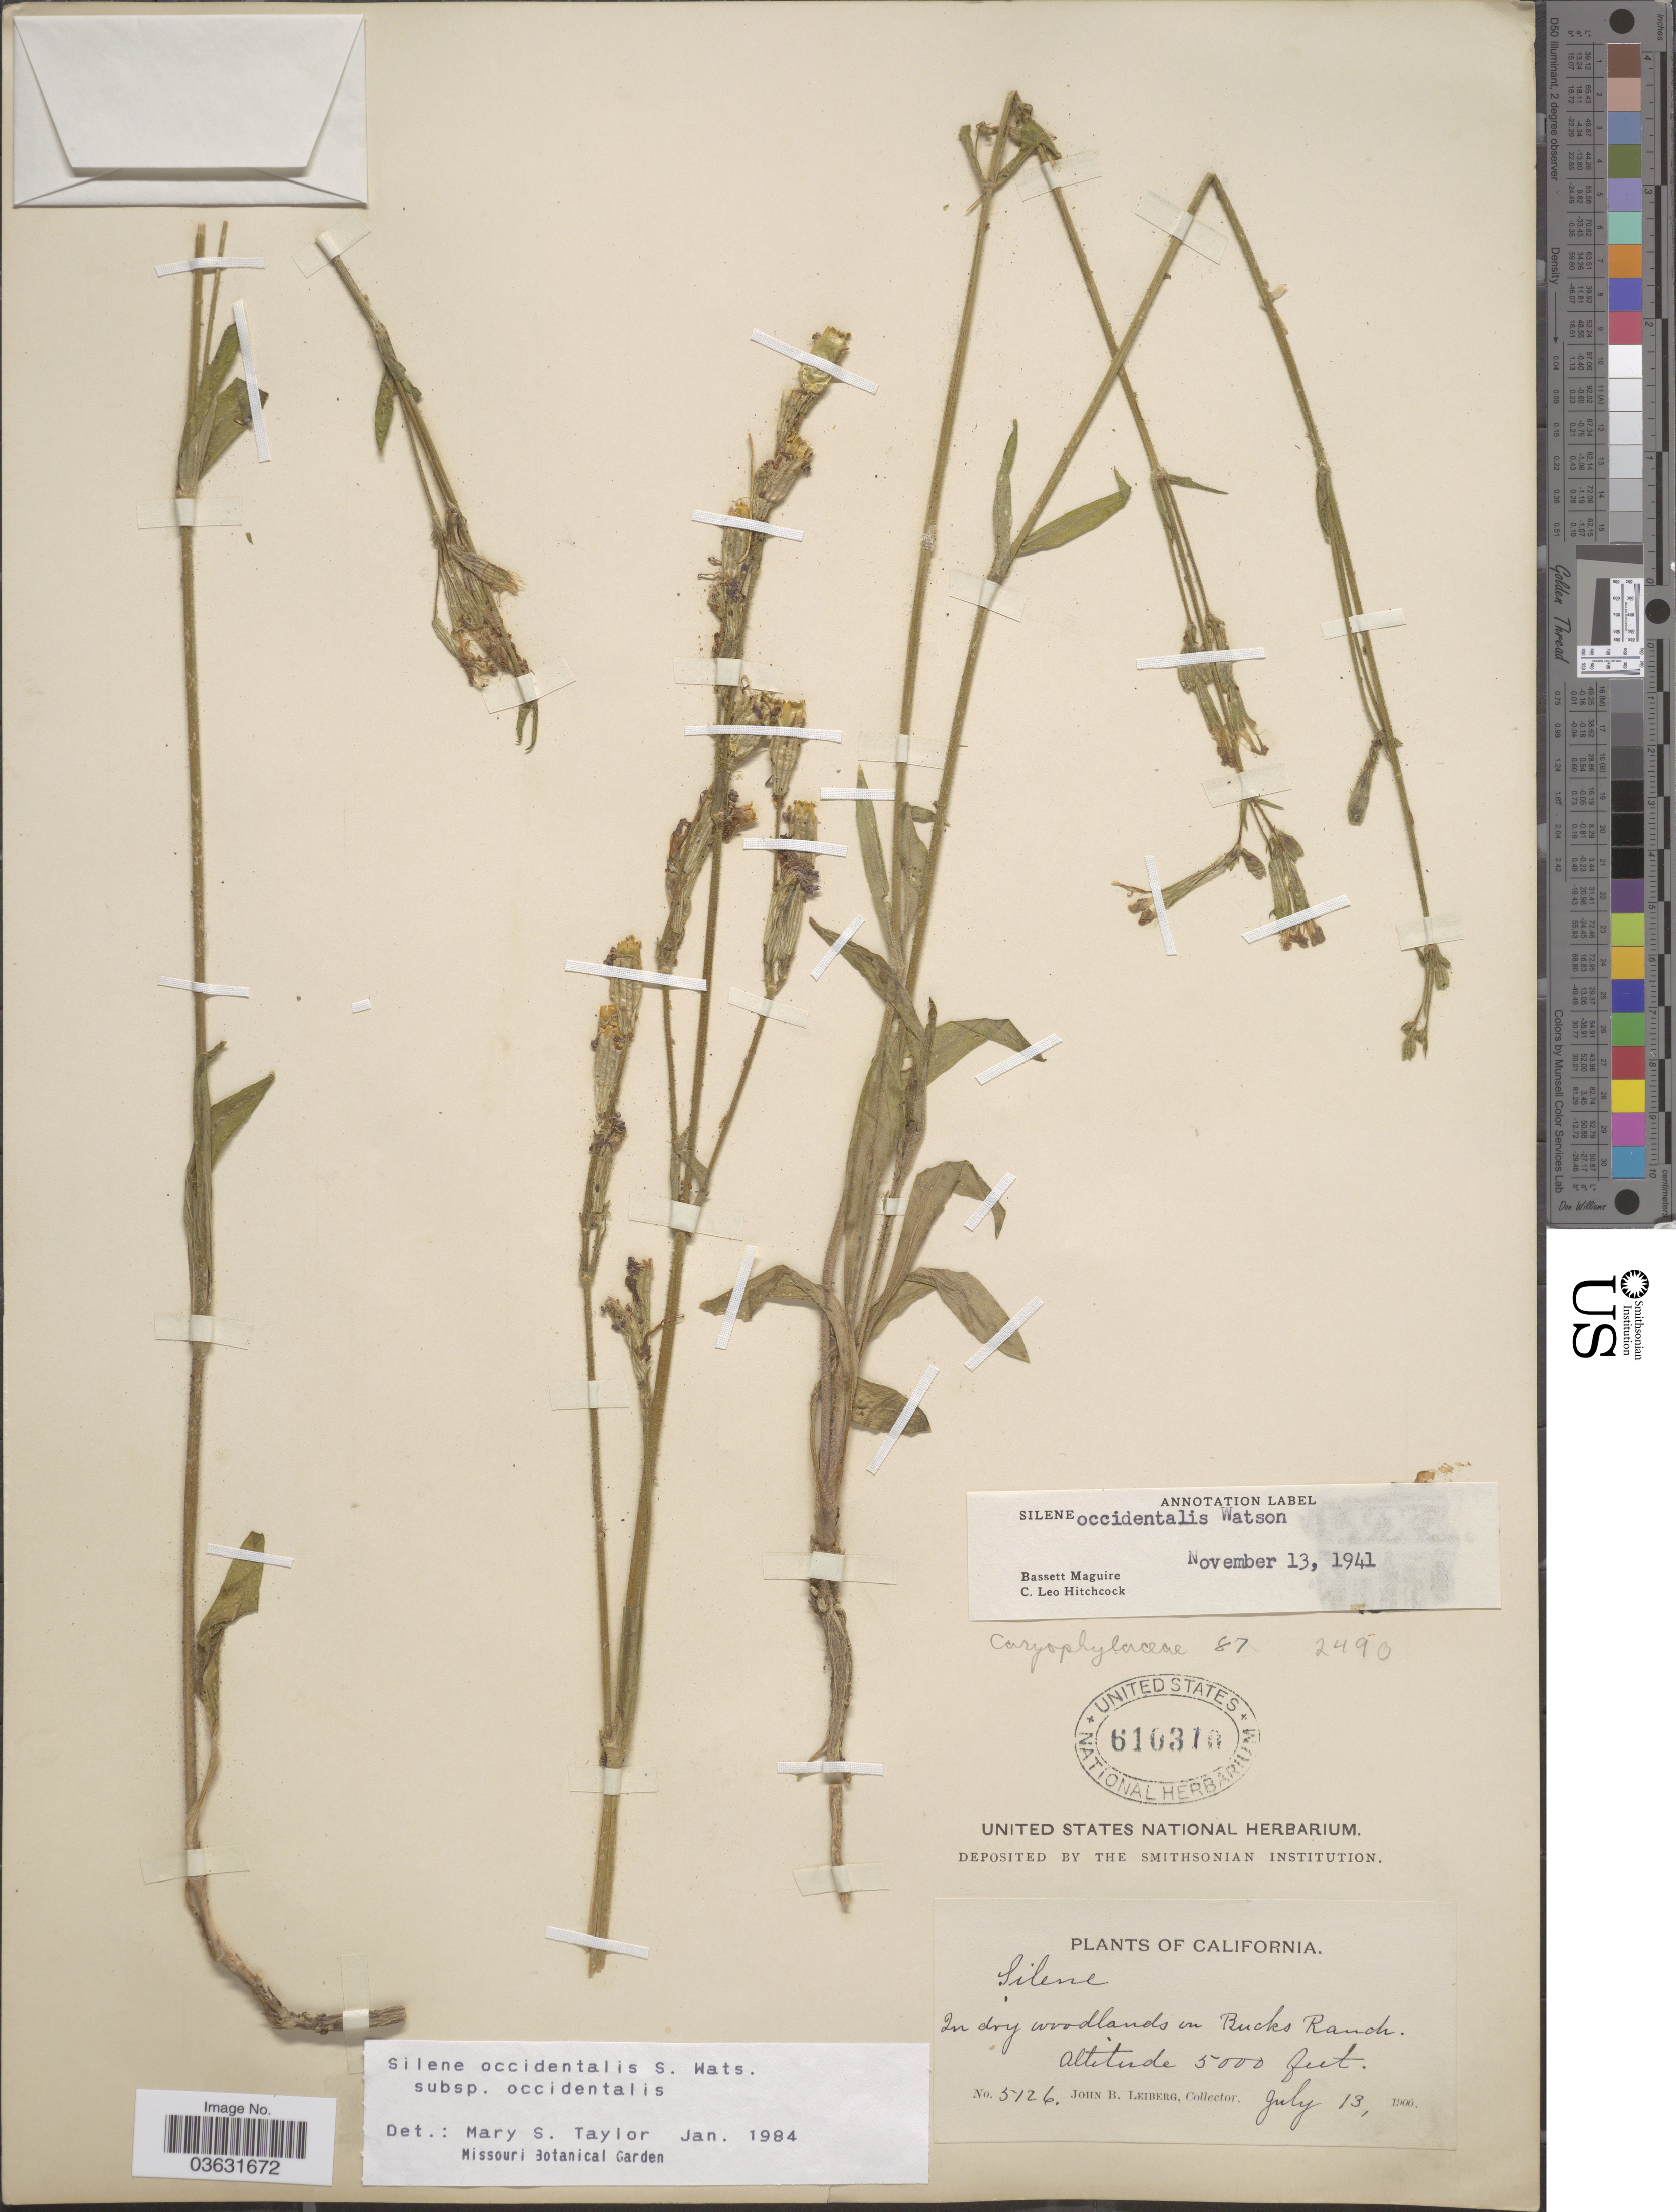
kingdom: Plantae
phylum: Tracheophyta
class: Magnoliopsida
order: Caryophyllales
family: Caryophyllaceae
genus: Silene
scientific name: Silene occidentalis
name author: S. Watson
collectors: J. B. Leiberg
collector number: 5126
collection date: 1900-07-13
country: United States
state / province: California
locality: On Bucks Ranch.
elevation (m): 1524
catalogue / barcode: US 610310